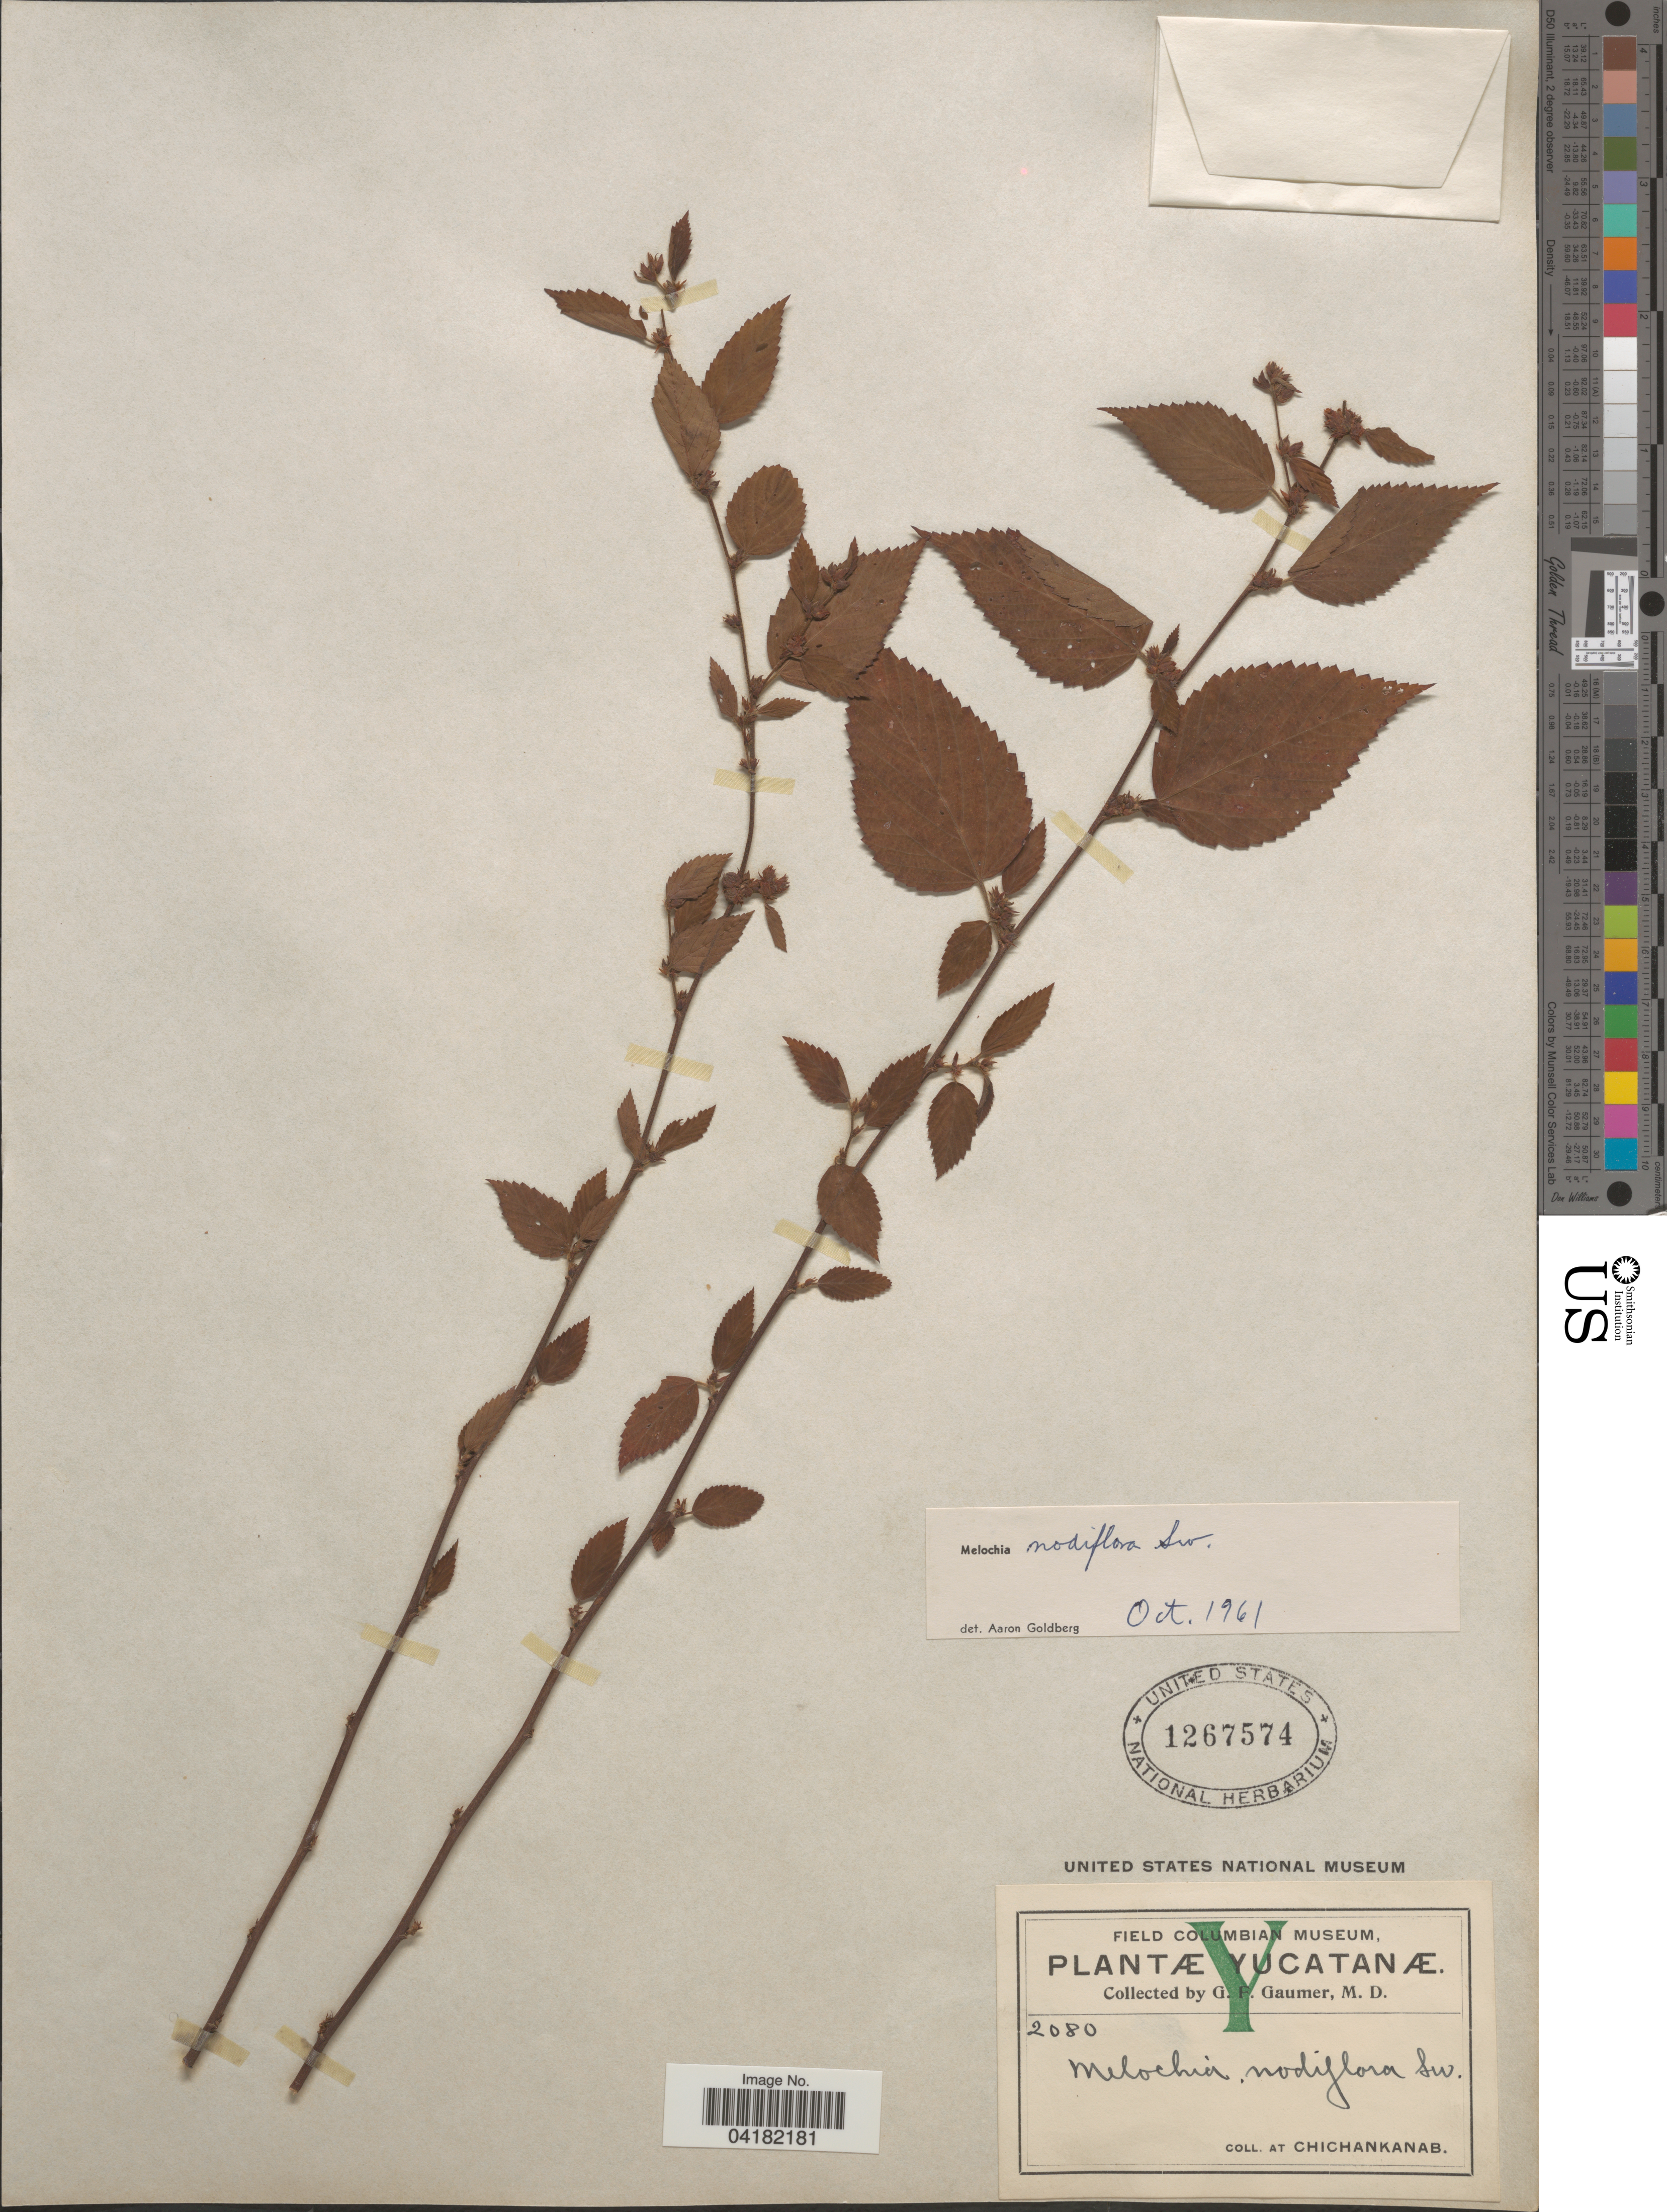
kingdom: Plantae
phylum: Tracheophyta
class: Magnoliopsida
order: Malvales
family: Malvaceae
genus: Melochia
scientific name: Melochia nodiflora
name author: Sw.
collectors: G. F. Gaumer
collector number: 2080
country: Mexico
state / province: Yucatán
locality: Yucatanæ. At Chichankanab.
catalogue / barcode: US 1267574